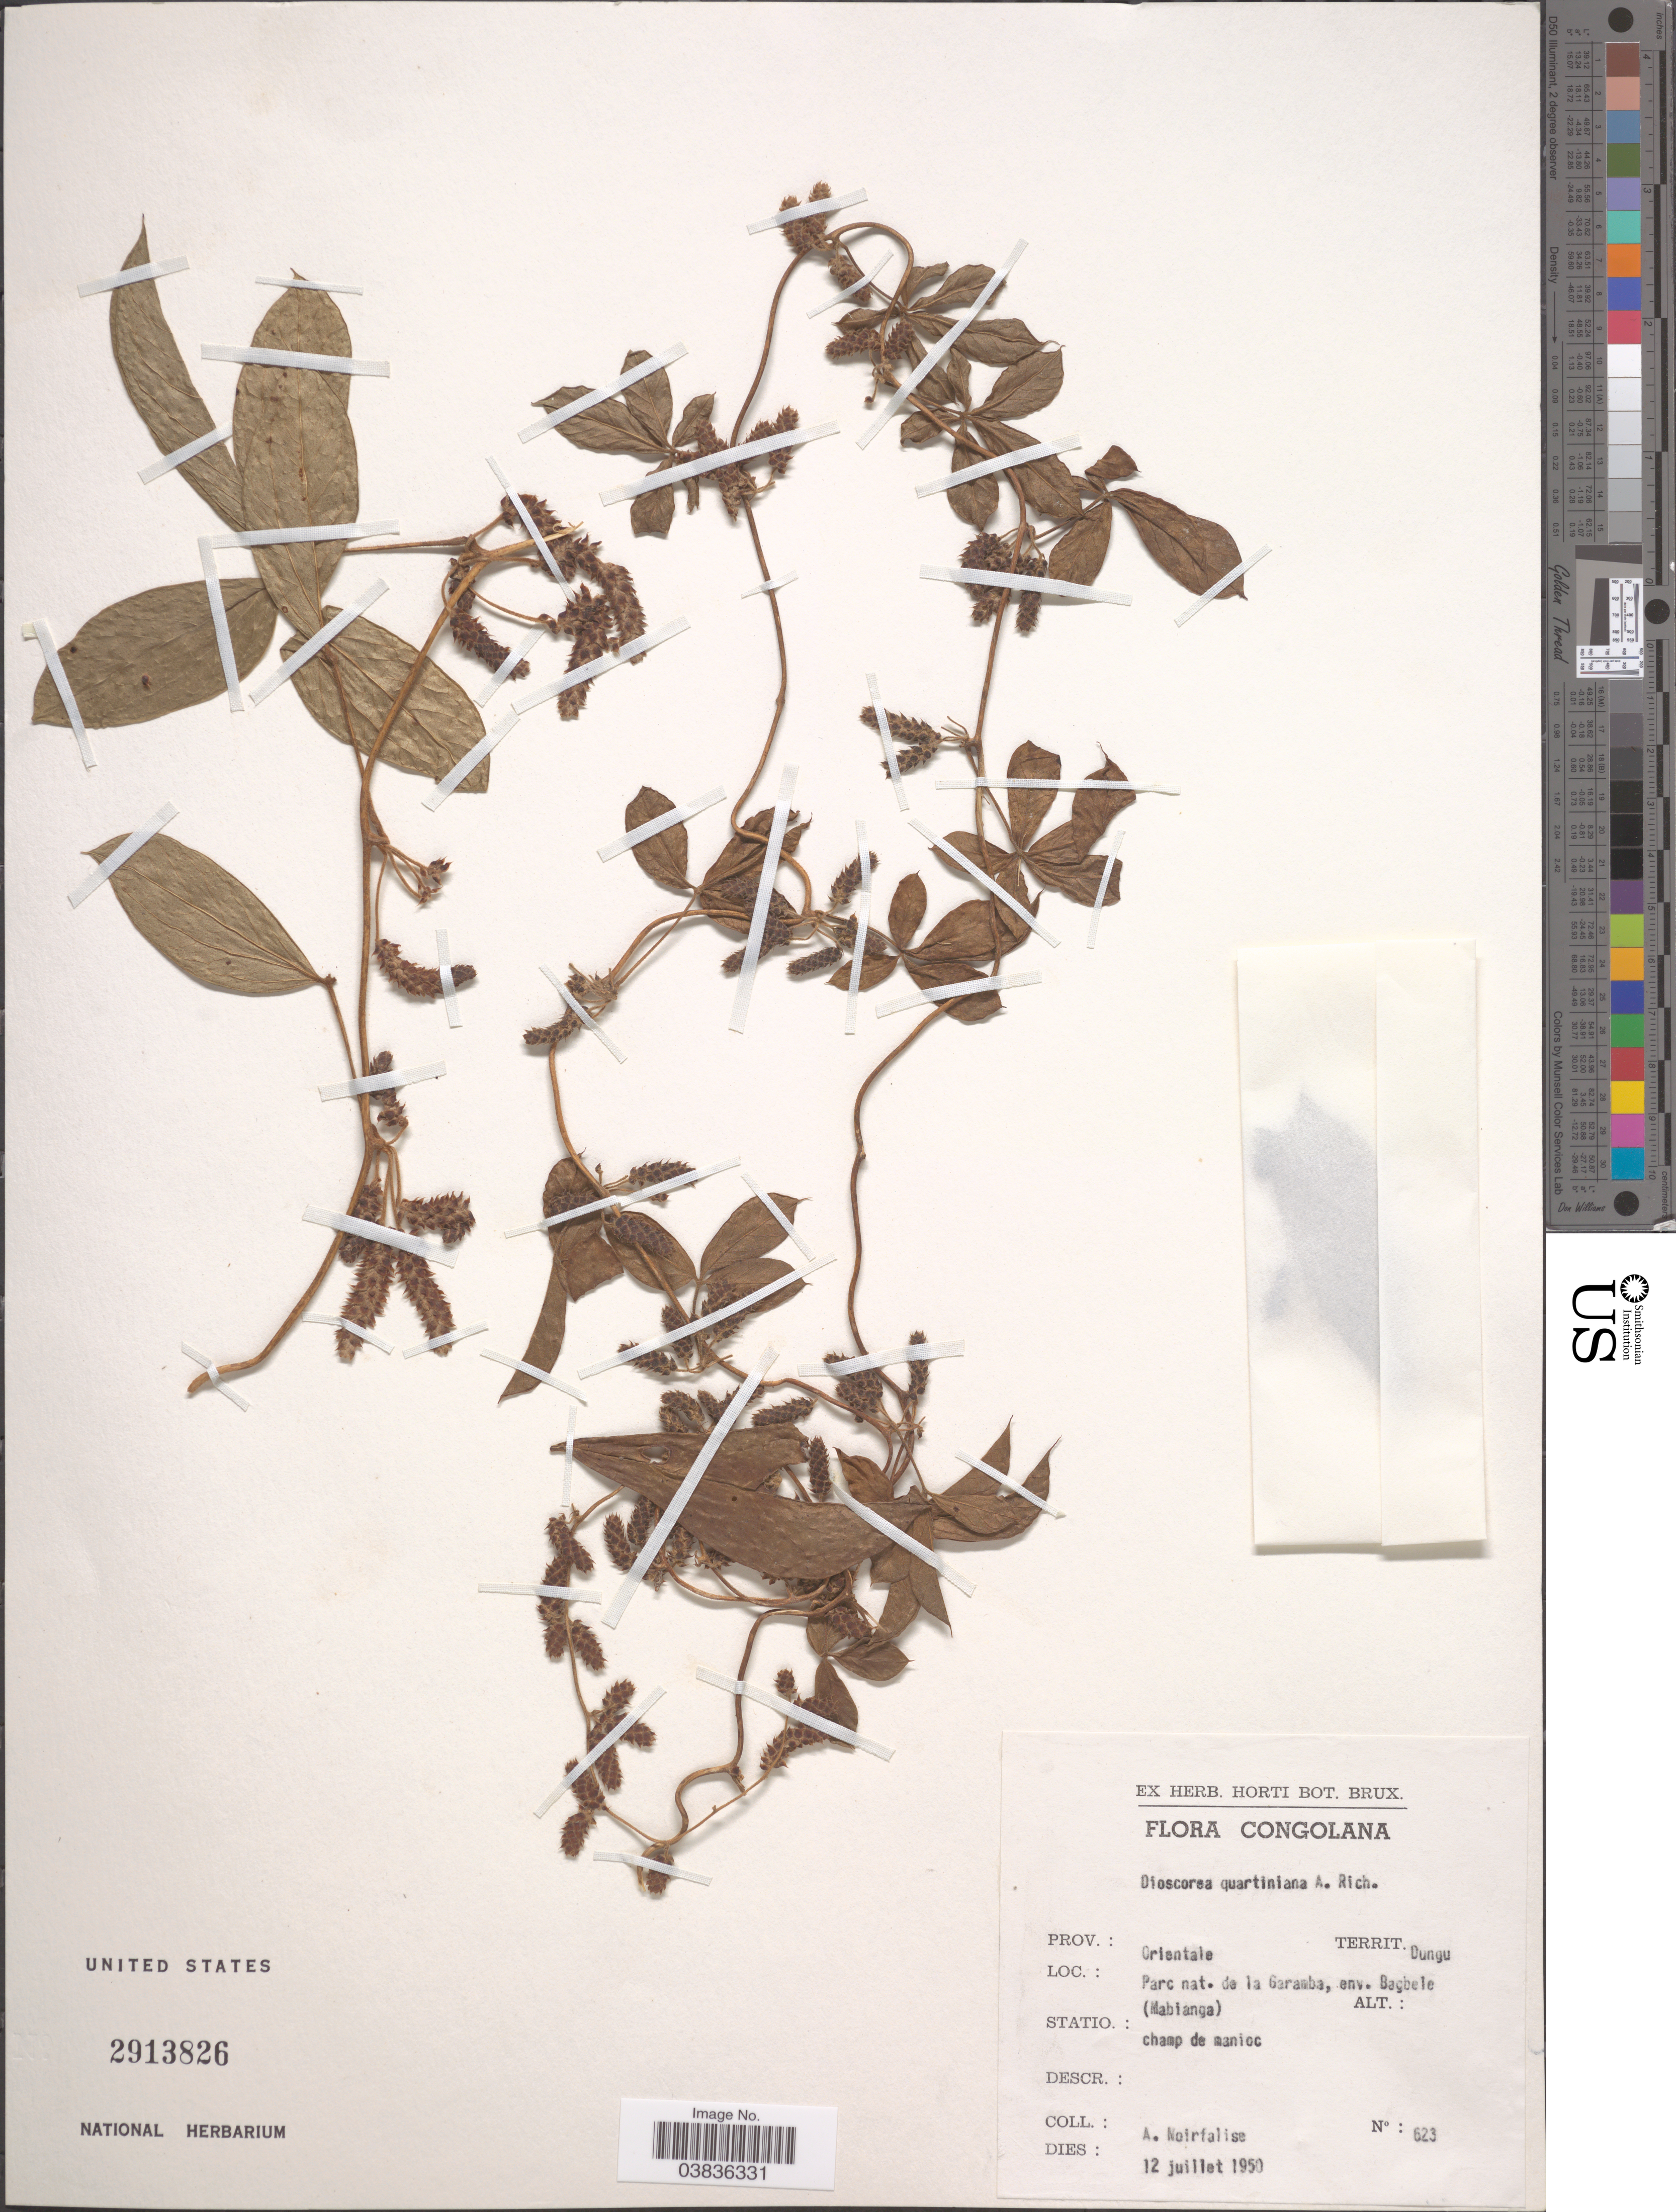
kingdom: Plantae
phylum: Tracheophyta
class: Liliopsida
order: Dioscoreales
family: Dioscoreaceae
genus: Dioscorea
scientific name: Dioscorea quartiniana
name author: A. Rich.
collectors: A. Noirfalise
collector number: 623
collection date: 1950-07-12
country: Congo, Democratic Republic of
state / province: Haut-Uele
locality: Congolana. Territ. Dungu. Parc nat. de la Garamba, env. Bagbele (Mabianga). Statio.: champ de manioc.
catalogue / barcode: US 2913826